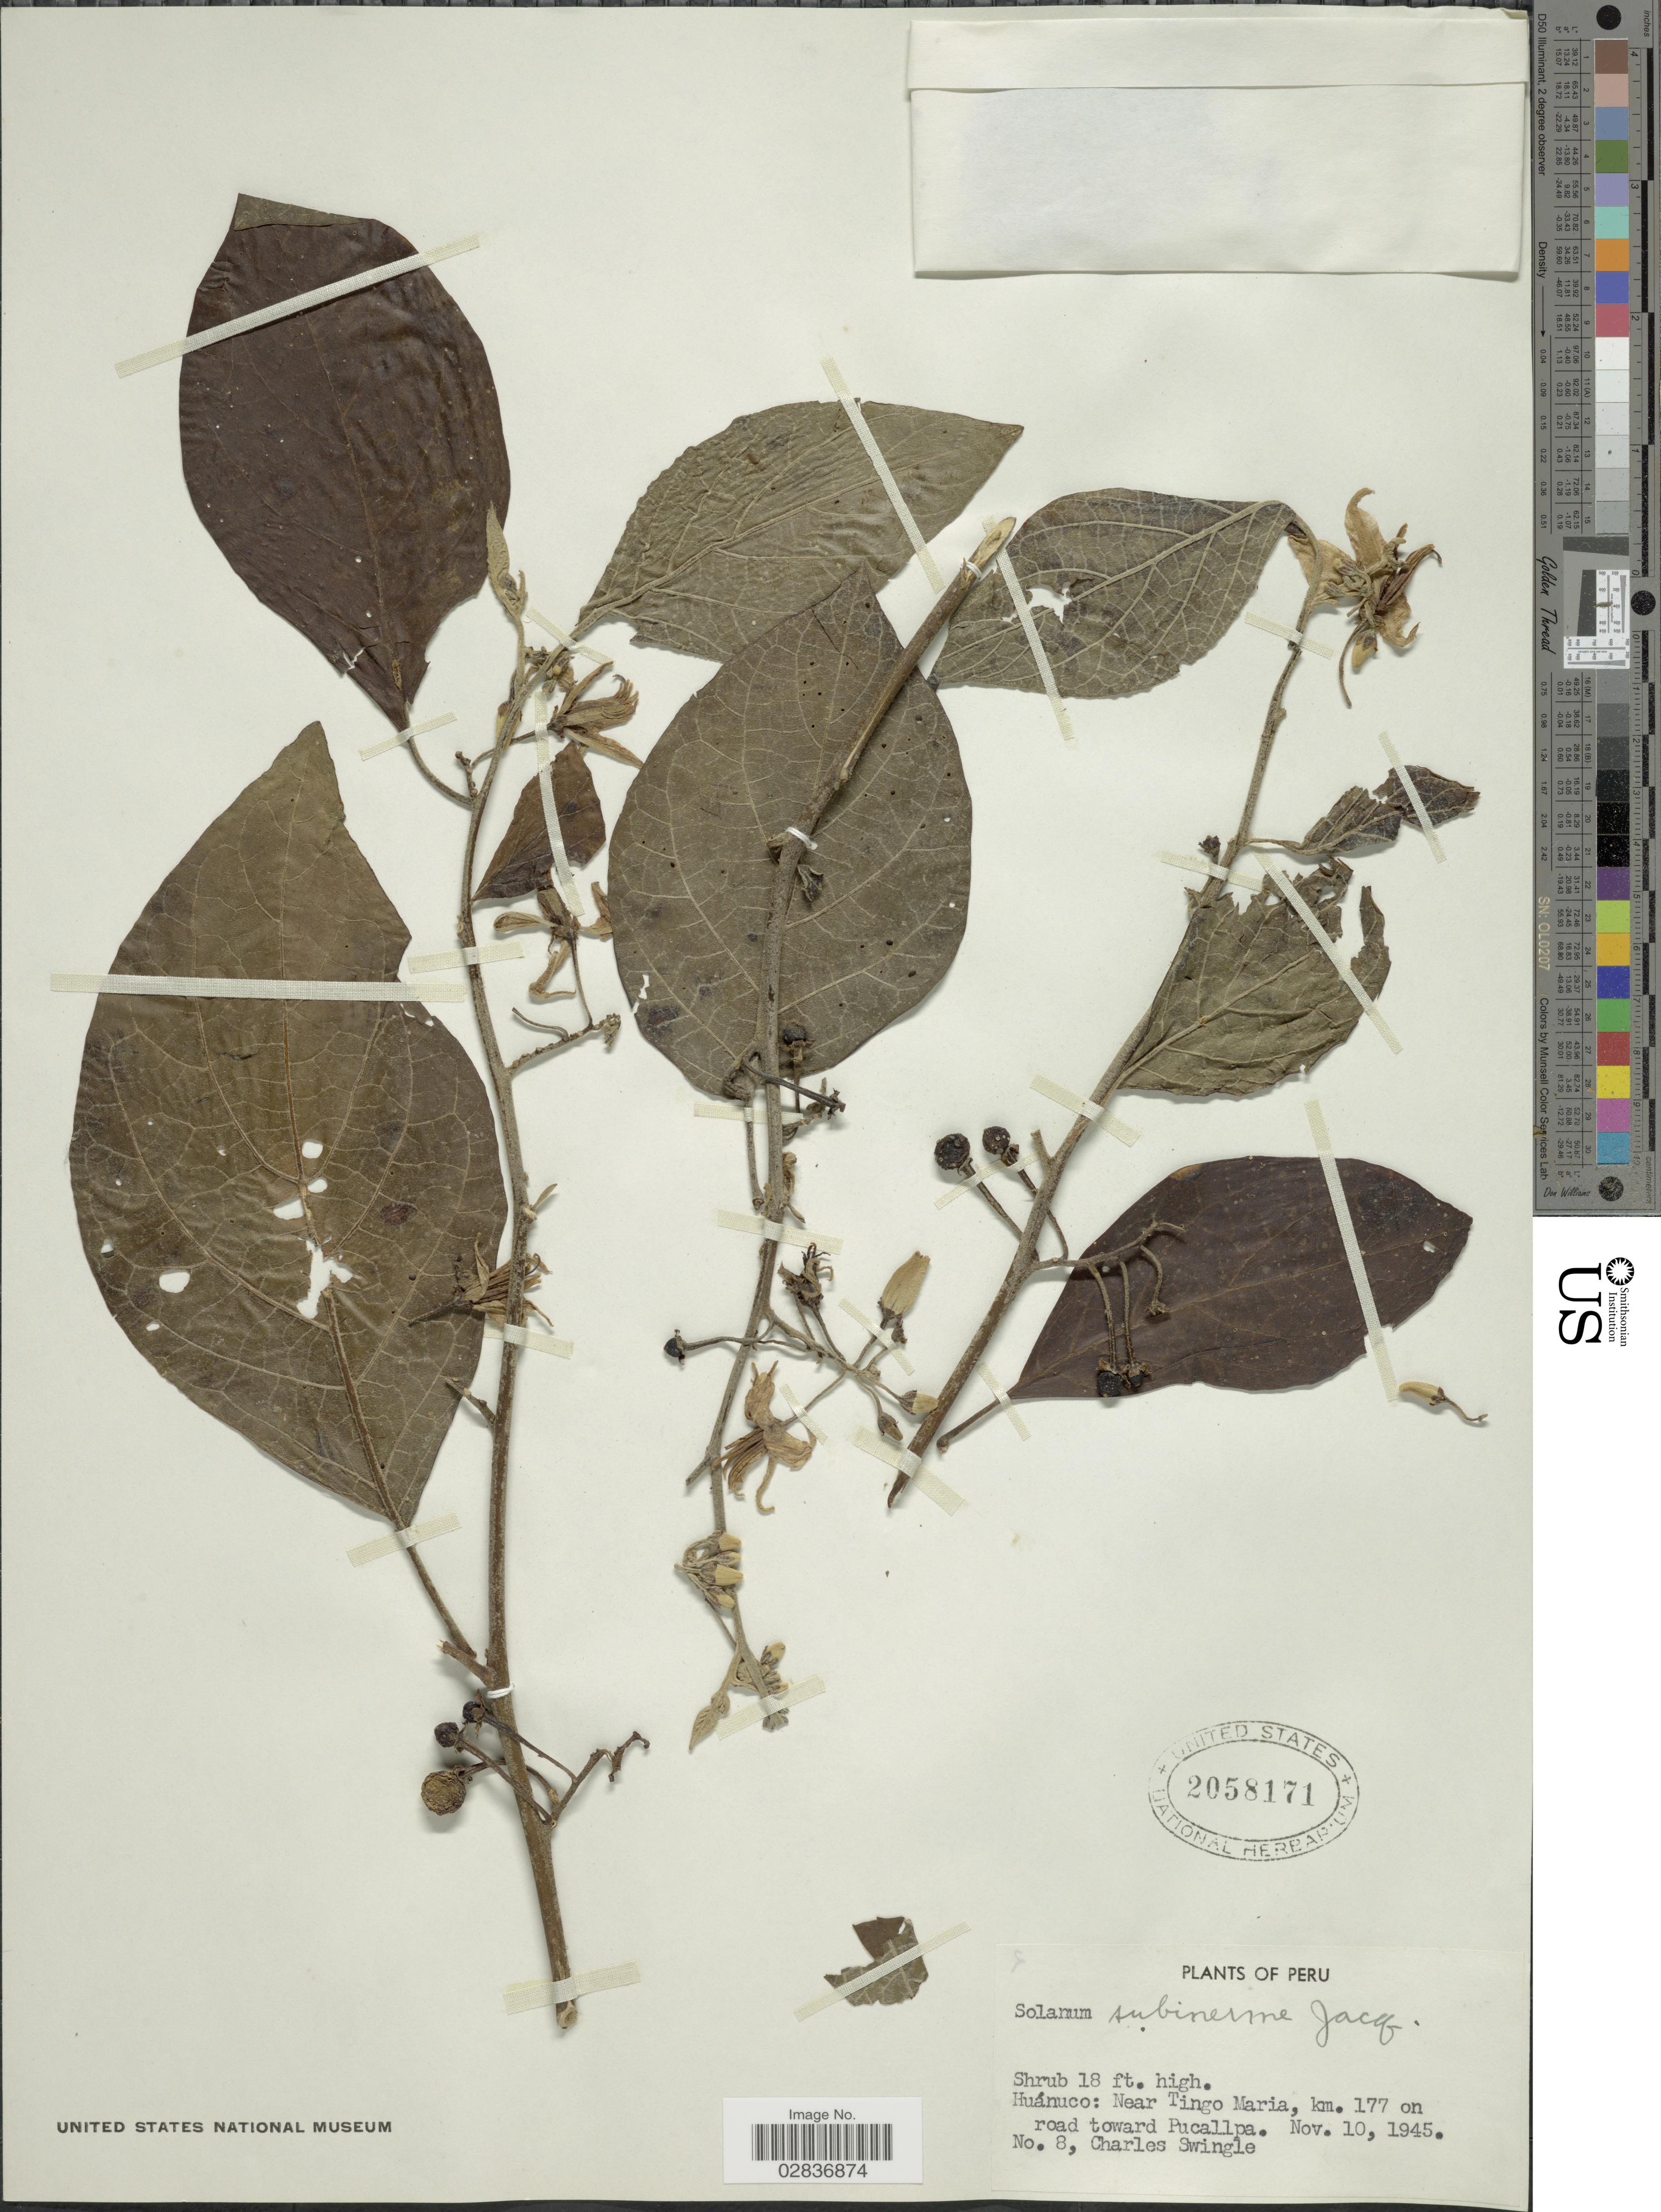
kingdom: Plantae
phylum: Tracheophyta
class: Magnoliopsida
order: Solanales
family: Solanaceae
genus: Solanum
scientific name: Solanum subinerme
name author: Jacq.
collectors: C. Swingle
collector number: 8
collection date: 1945-11-10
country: Peru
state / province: Huánuco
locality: Near Tingo Maria, km. 177 on road to toward Pucallpa.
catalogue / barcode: US 2058171